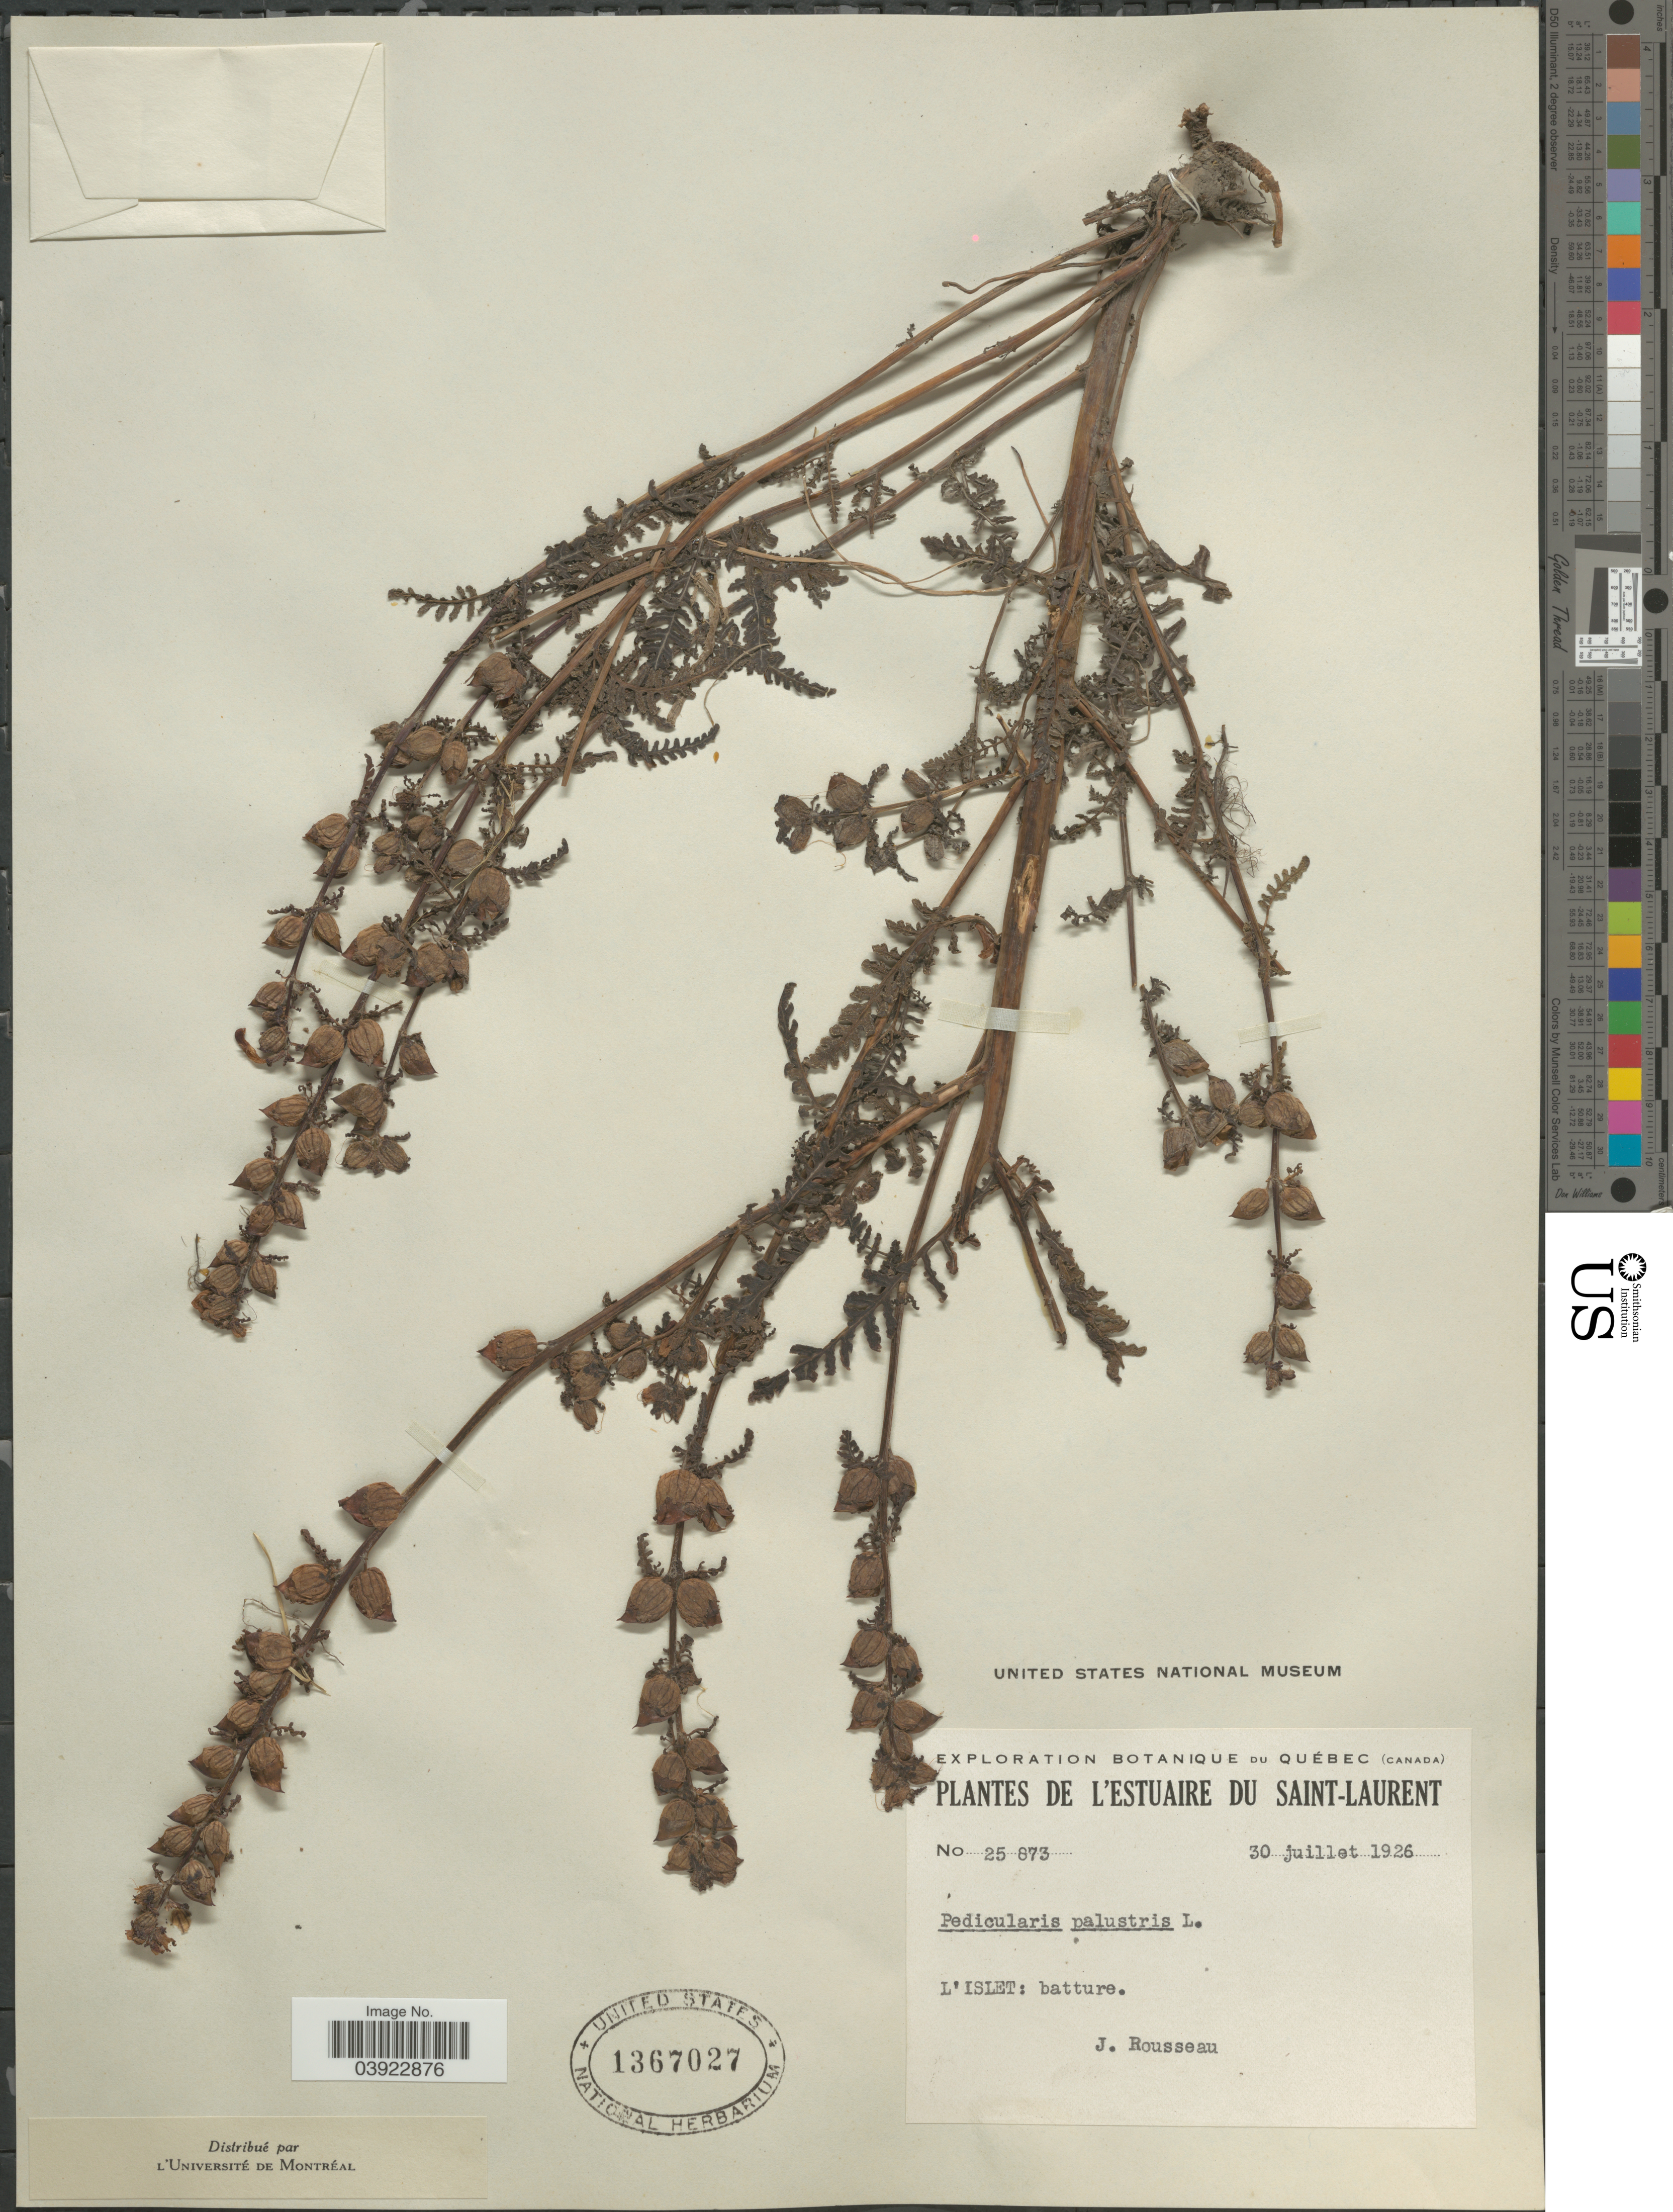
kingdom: Plantae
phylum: Tracheophyta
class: Magnoliopsida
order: Lamiales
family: Orobanchaceae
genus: Pedicularis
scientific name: Pedicularis palustris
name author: L.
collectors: J. Rousseau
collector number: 25873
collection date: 1926-07-30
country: Canada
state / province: Quebec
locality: L'Estuaire du Saint-Laurent. L'Islet: batture.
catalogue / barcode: US 1367027